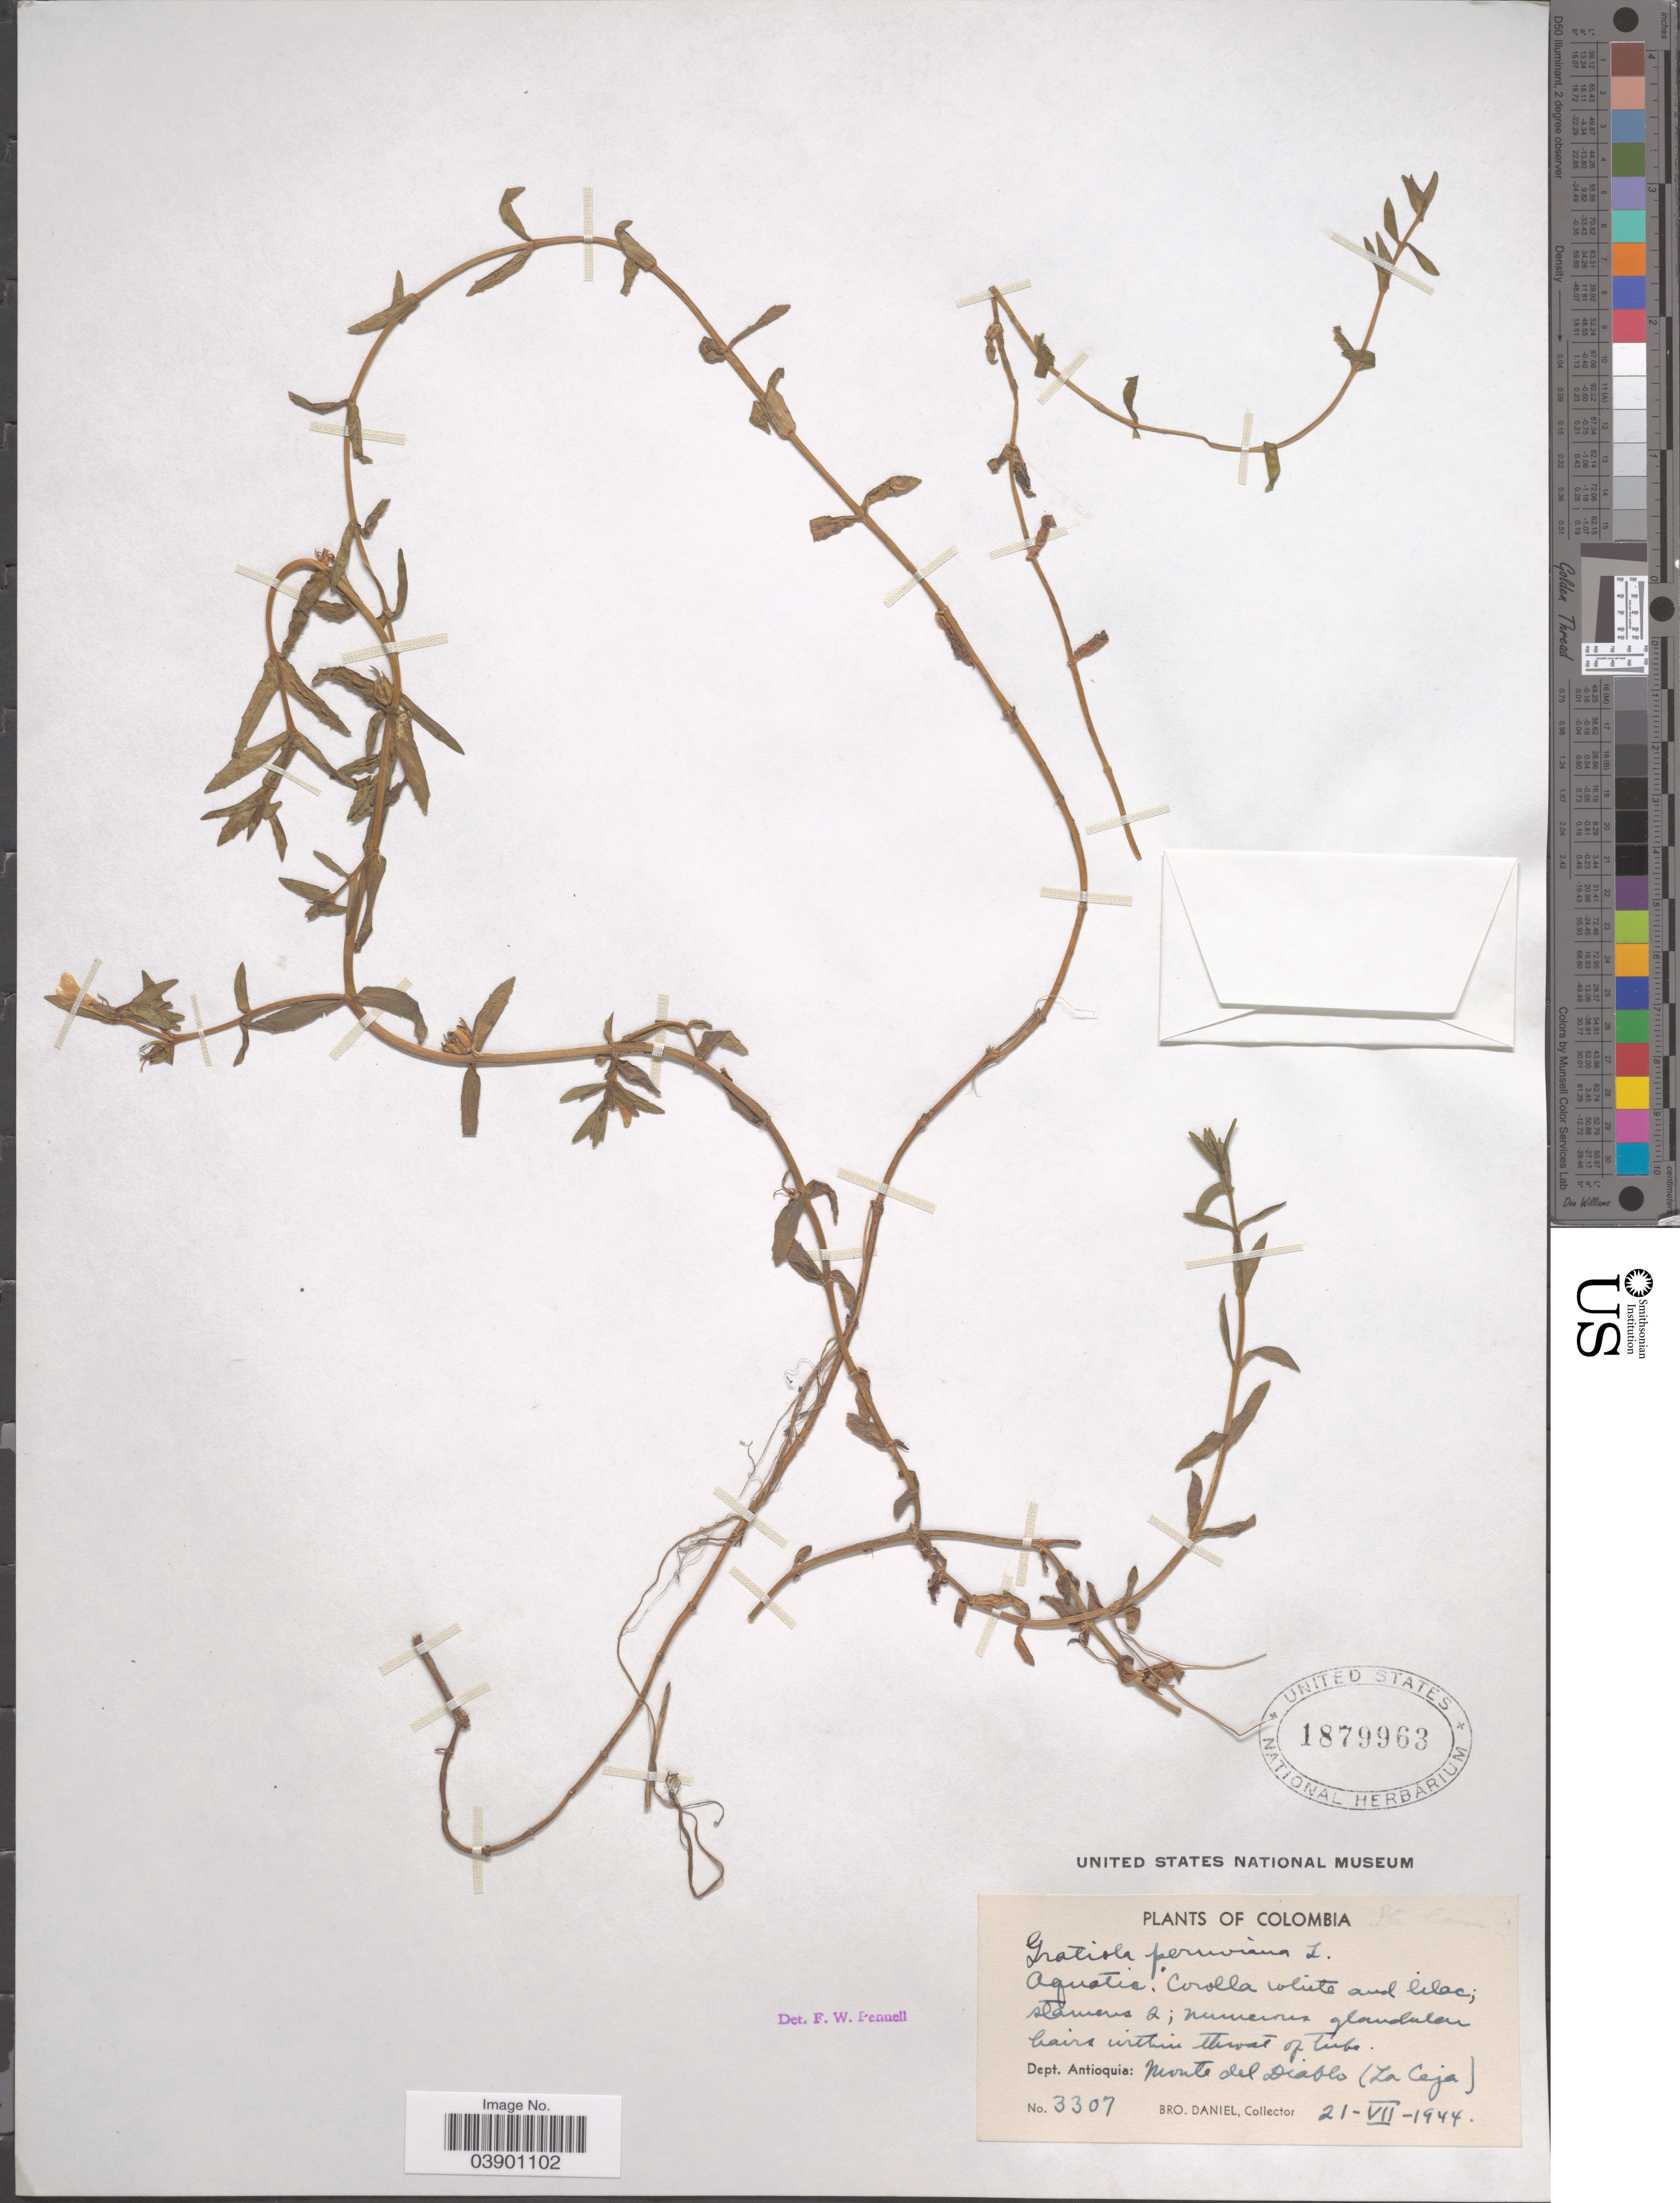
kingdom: Plantae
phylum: Tracheophyta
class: Magnoliopsida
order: Lamiales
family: Plantaginaceae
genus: Gratiola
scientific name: Gratiola peruviana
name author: L.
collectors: Bro. Daniel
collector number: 3307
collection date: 1944-07-21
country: Colombia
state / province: Antioquia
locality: Dept. Antioquia: Monte del Daiblo (La Ceja).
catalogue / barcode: US 1879963